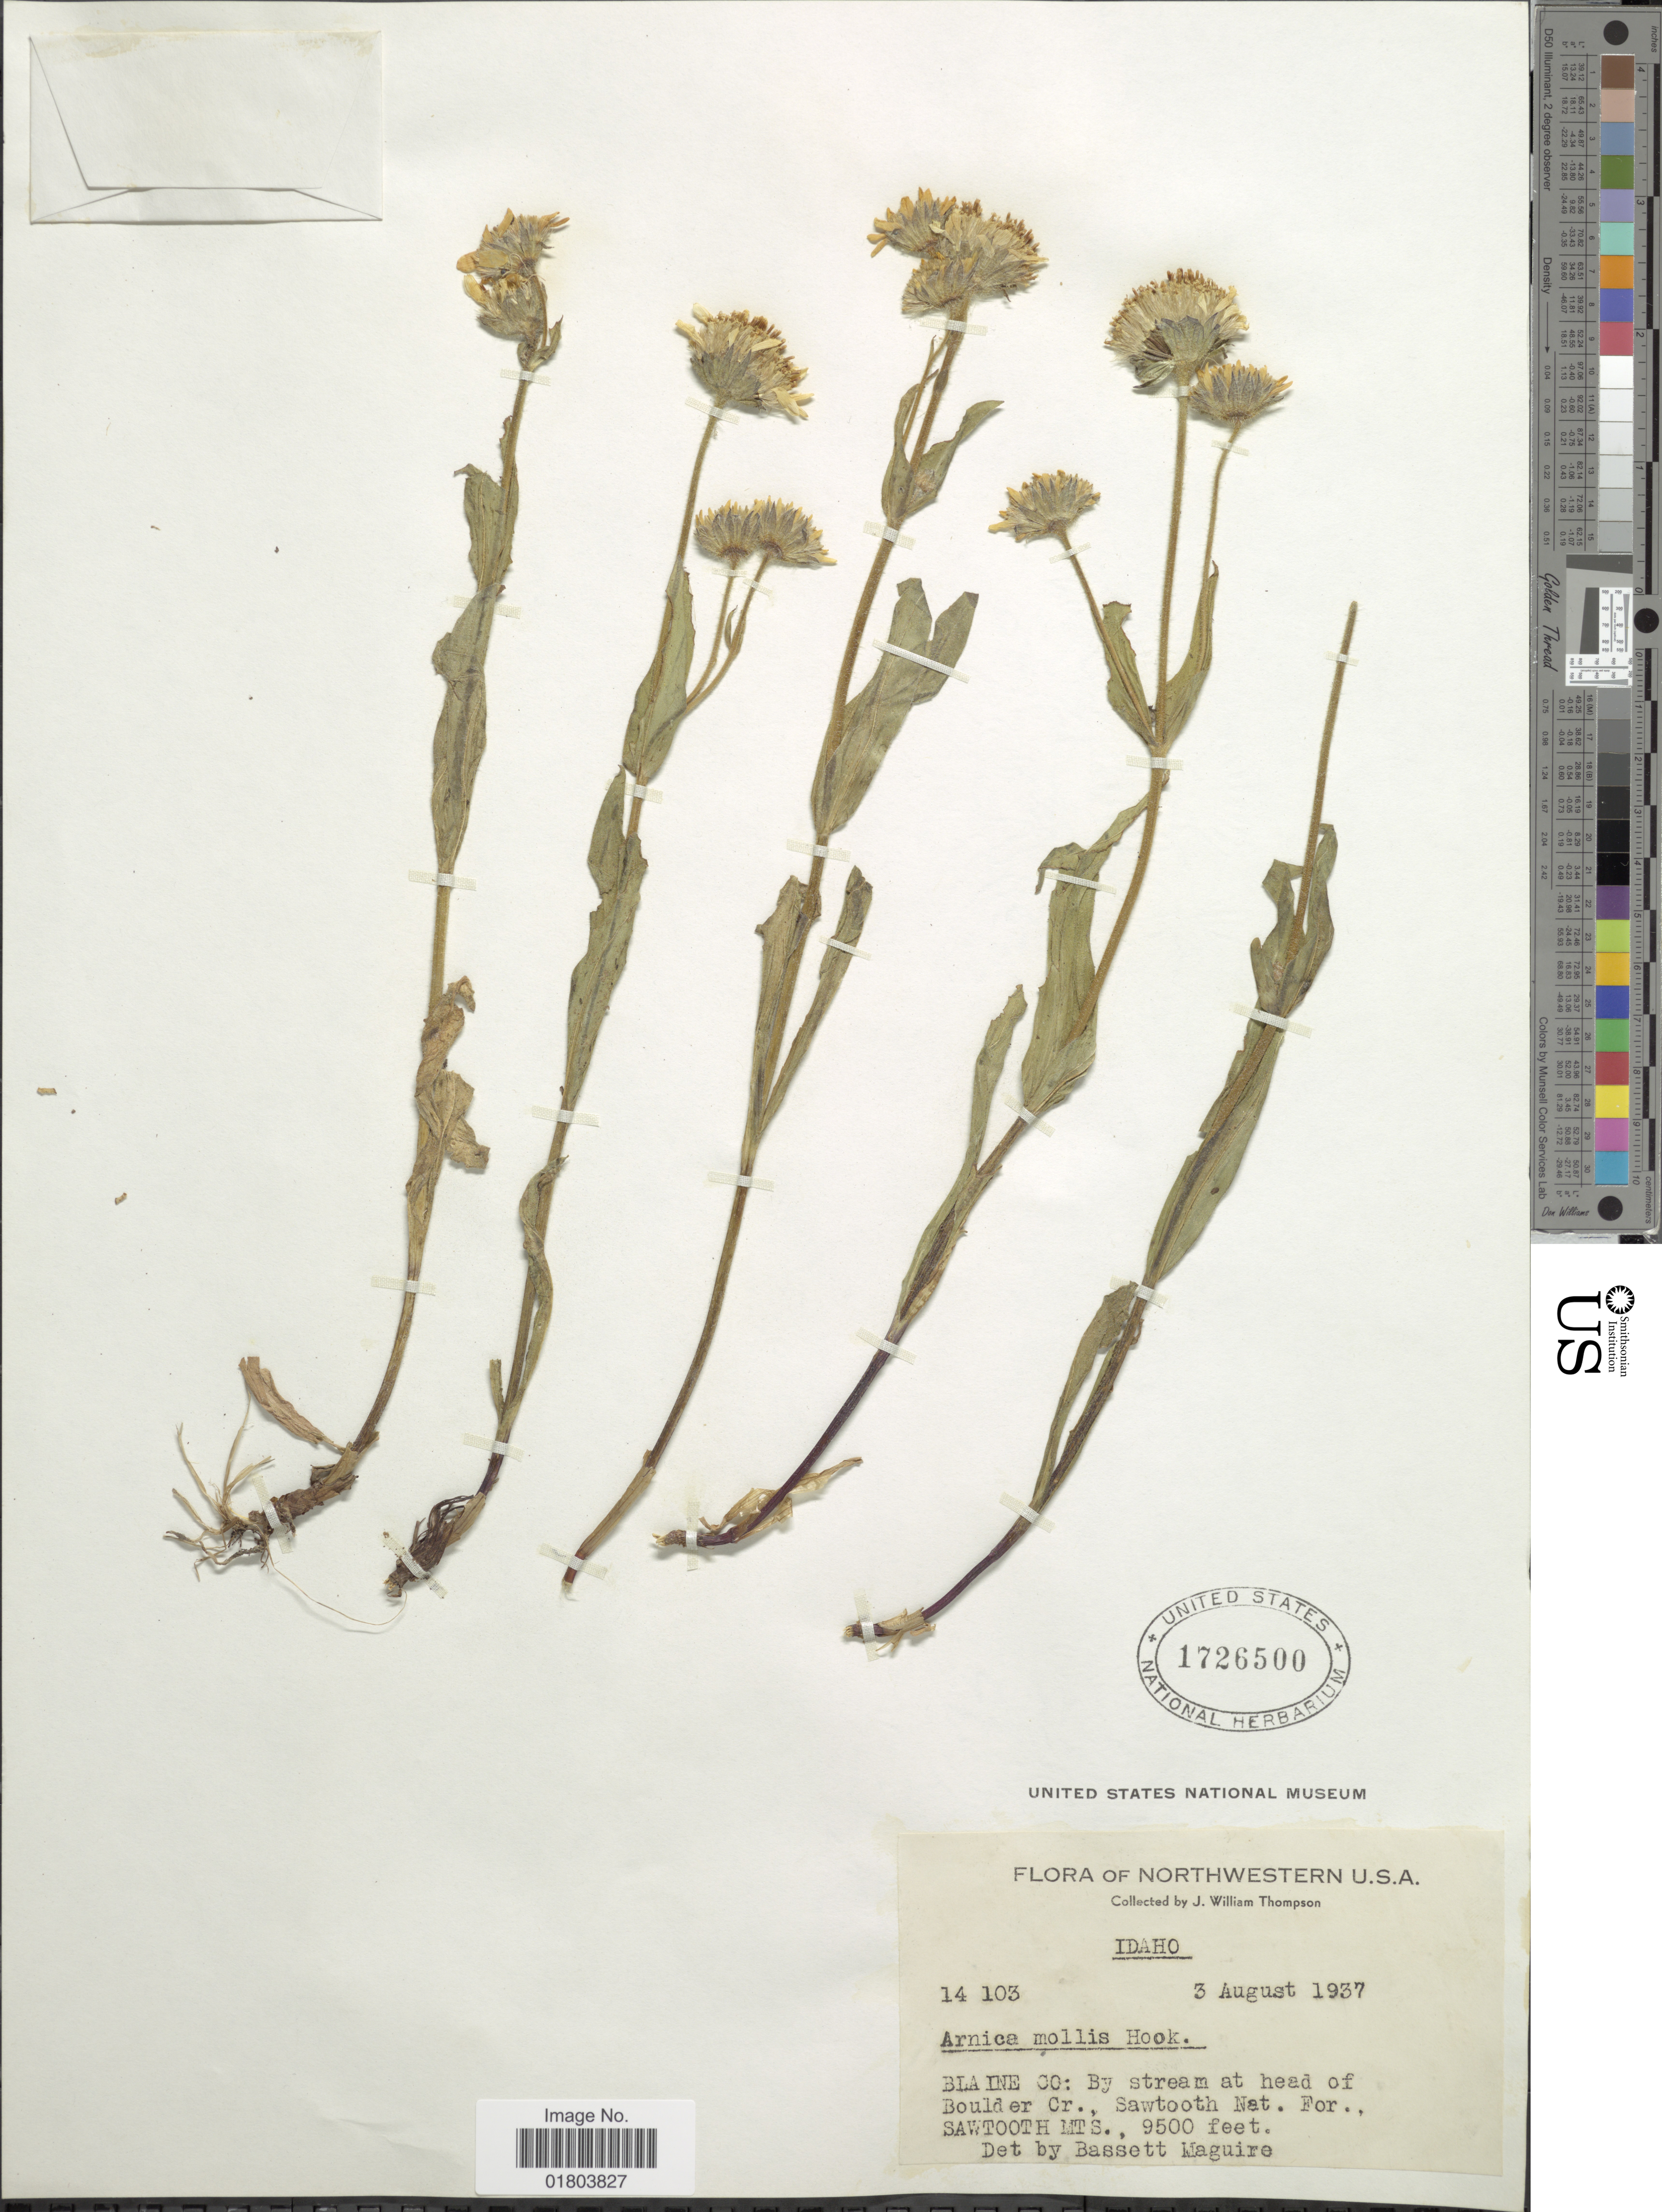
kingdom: Plantae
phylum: Tracheophyta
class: Magnoliopsida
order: Asterales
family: Asteraceae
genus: Arnica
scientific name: Arnica mollis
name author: Hook.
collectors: J. W. Thompson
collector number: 14103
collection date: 1937-08-03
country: United States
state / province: Idaho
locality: Northwestern U.S.A., Blaine Co: By stream at head of Boulder Cr., Sawtooth Nat For., Sawtooth Mts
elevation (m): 2896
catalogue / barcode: US 1726500